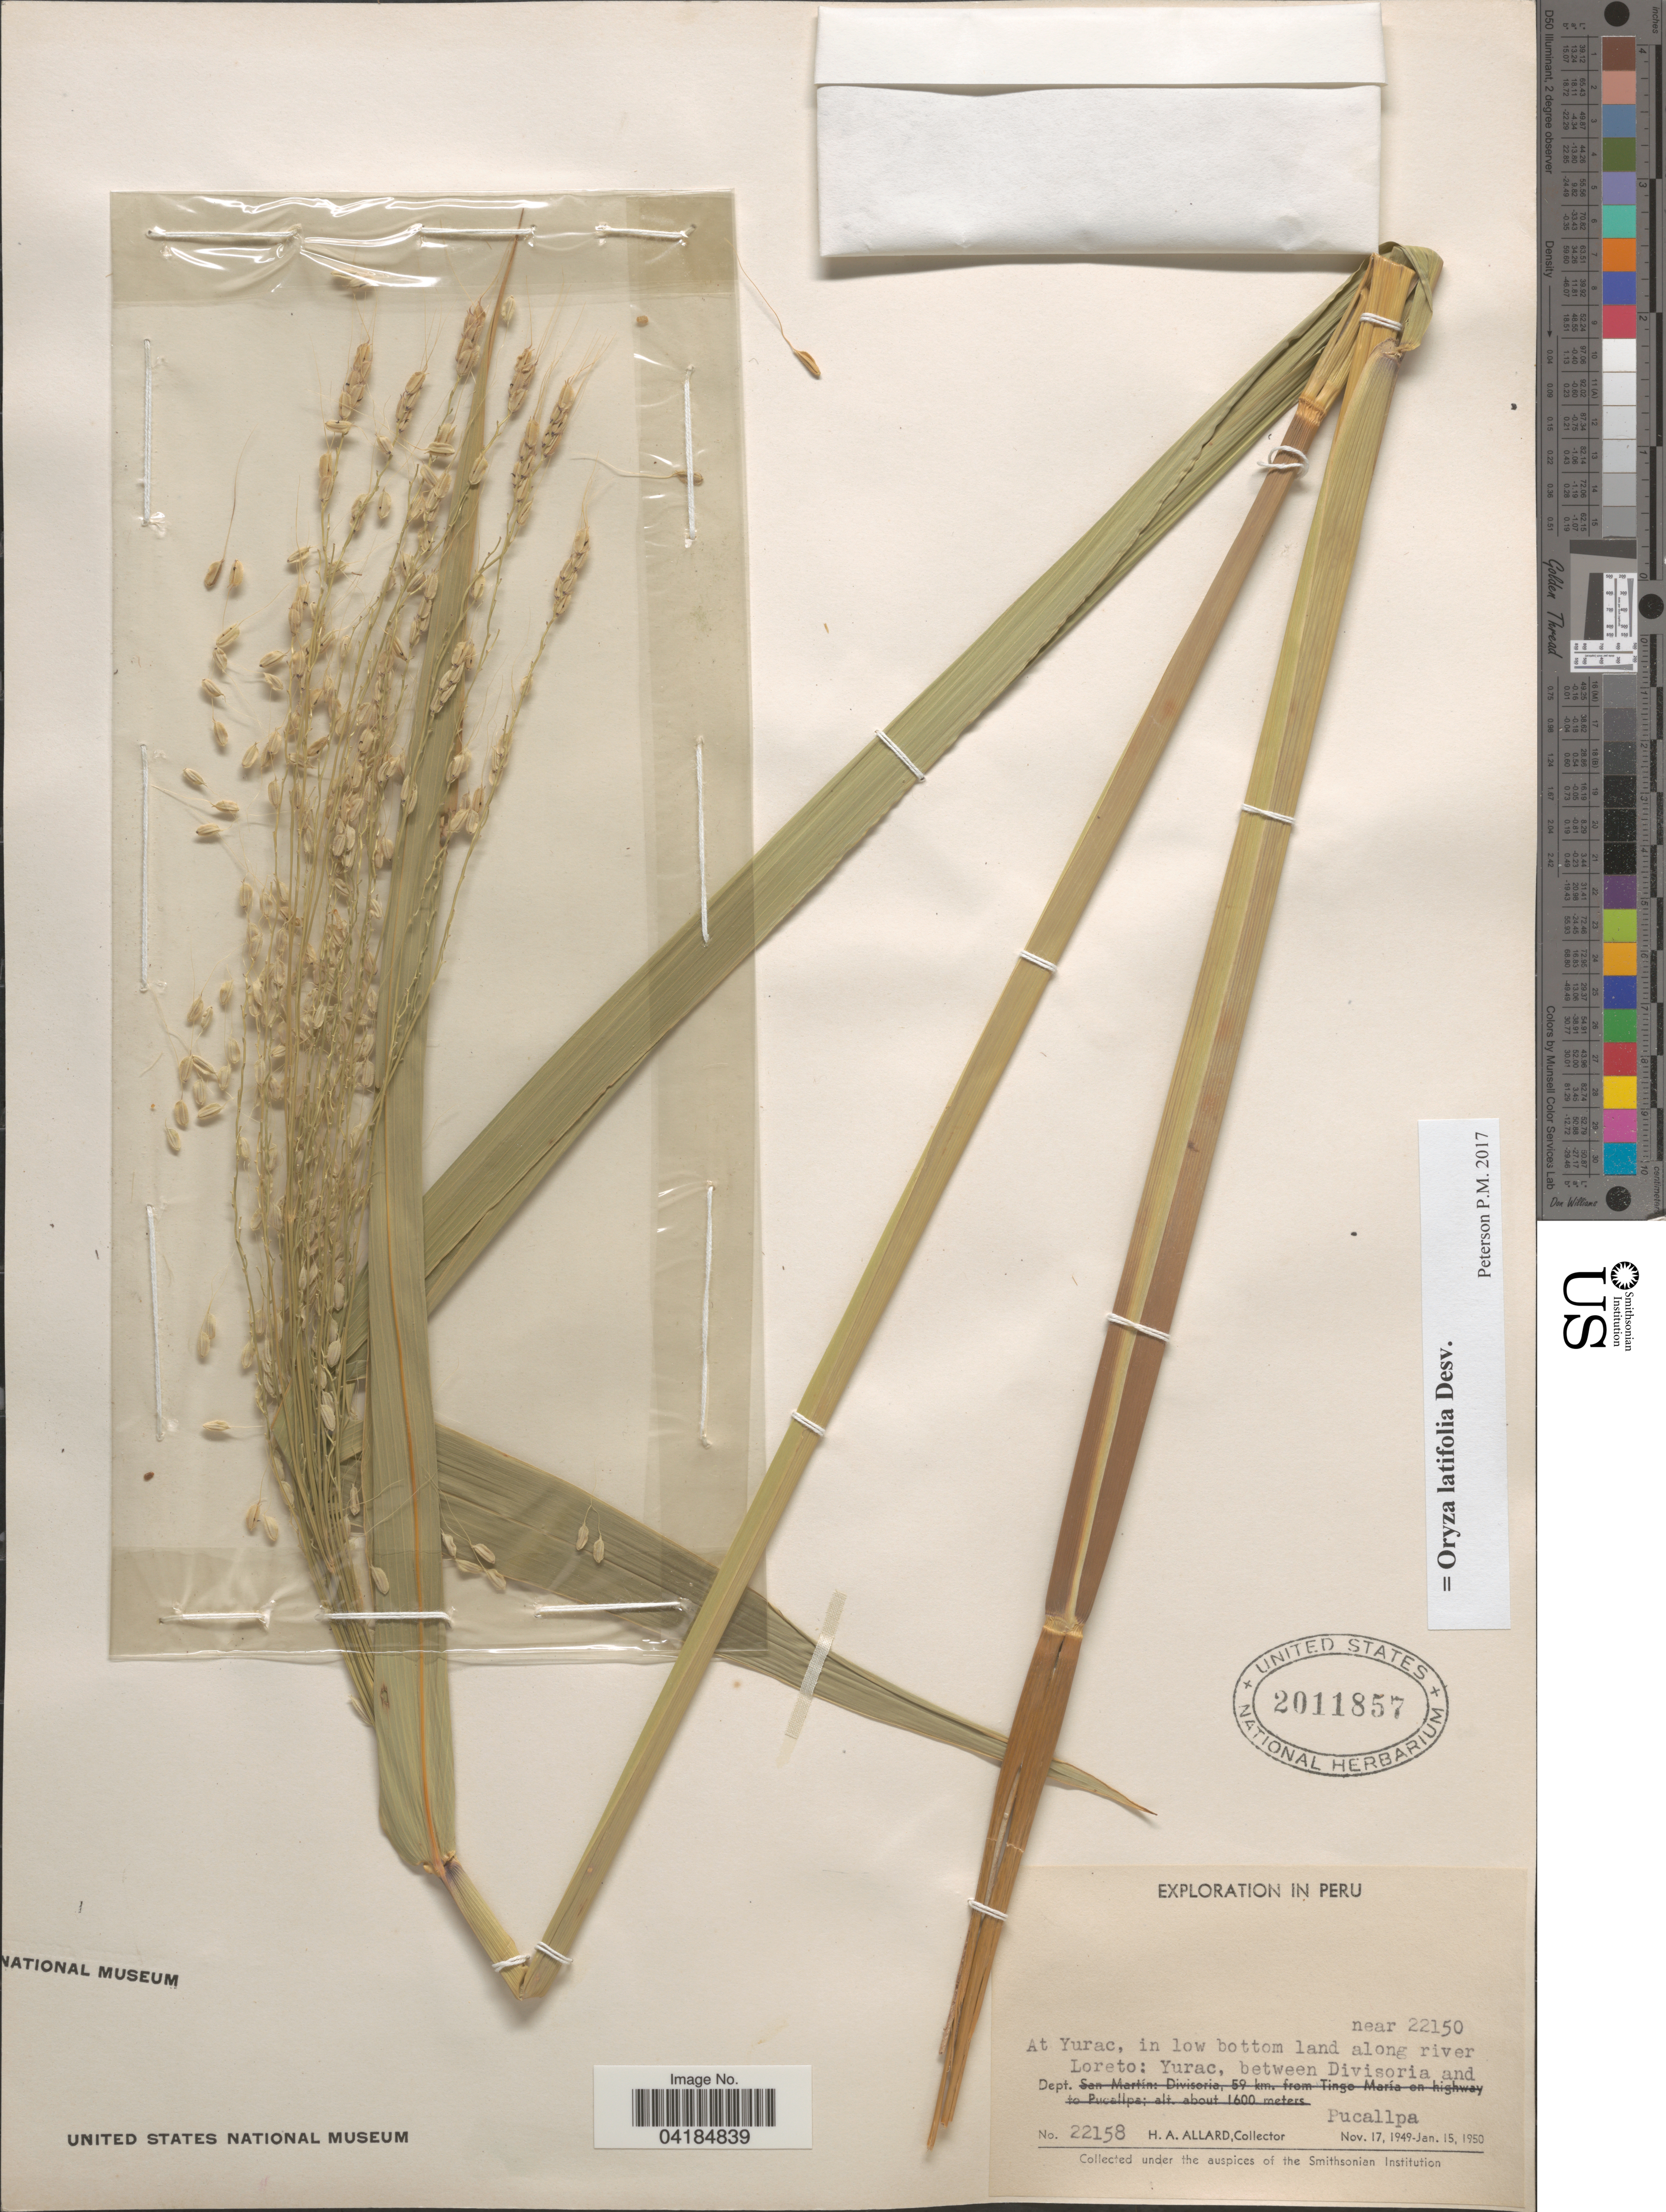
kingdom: Plantae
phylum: Tracheophyta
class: Liliopsida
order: Poales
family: Poaceae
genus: Oryza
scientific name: Oryza latifolia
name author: Desv.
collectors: H. A. Allard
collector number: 22158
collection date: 1949-11-17/1950-01-15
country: Peru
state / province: Loreto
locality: Exploration in Peru. Near 22150. At Yurac, in low bottomland along river. Dept. Loreto: Yurac, between Divisoria and Pucallpa.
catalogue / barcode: US 2011857